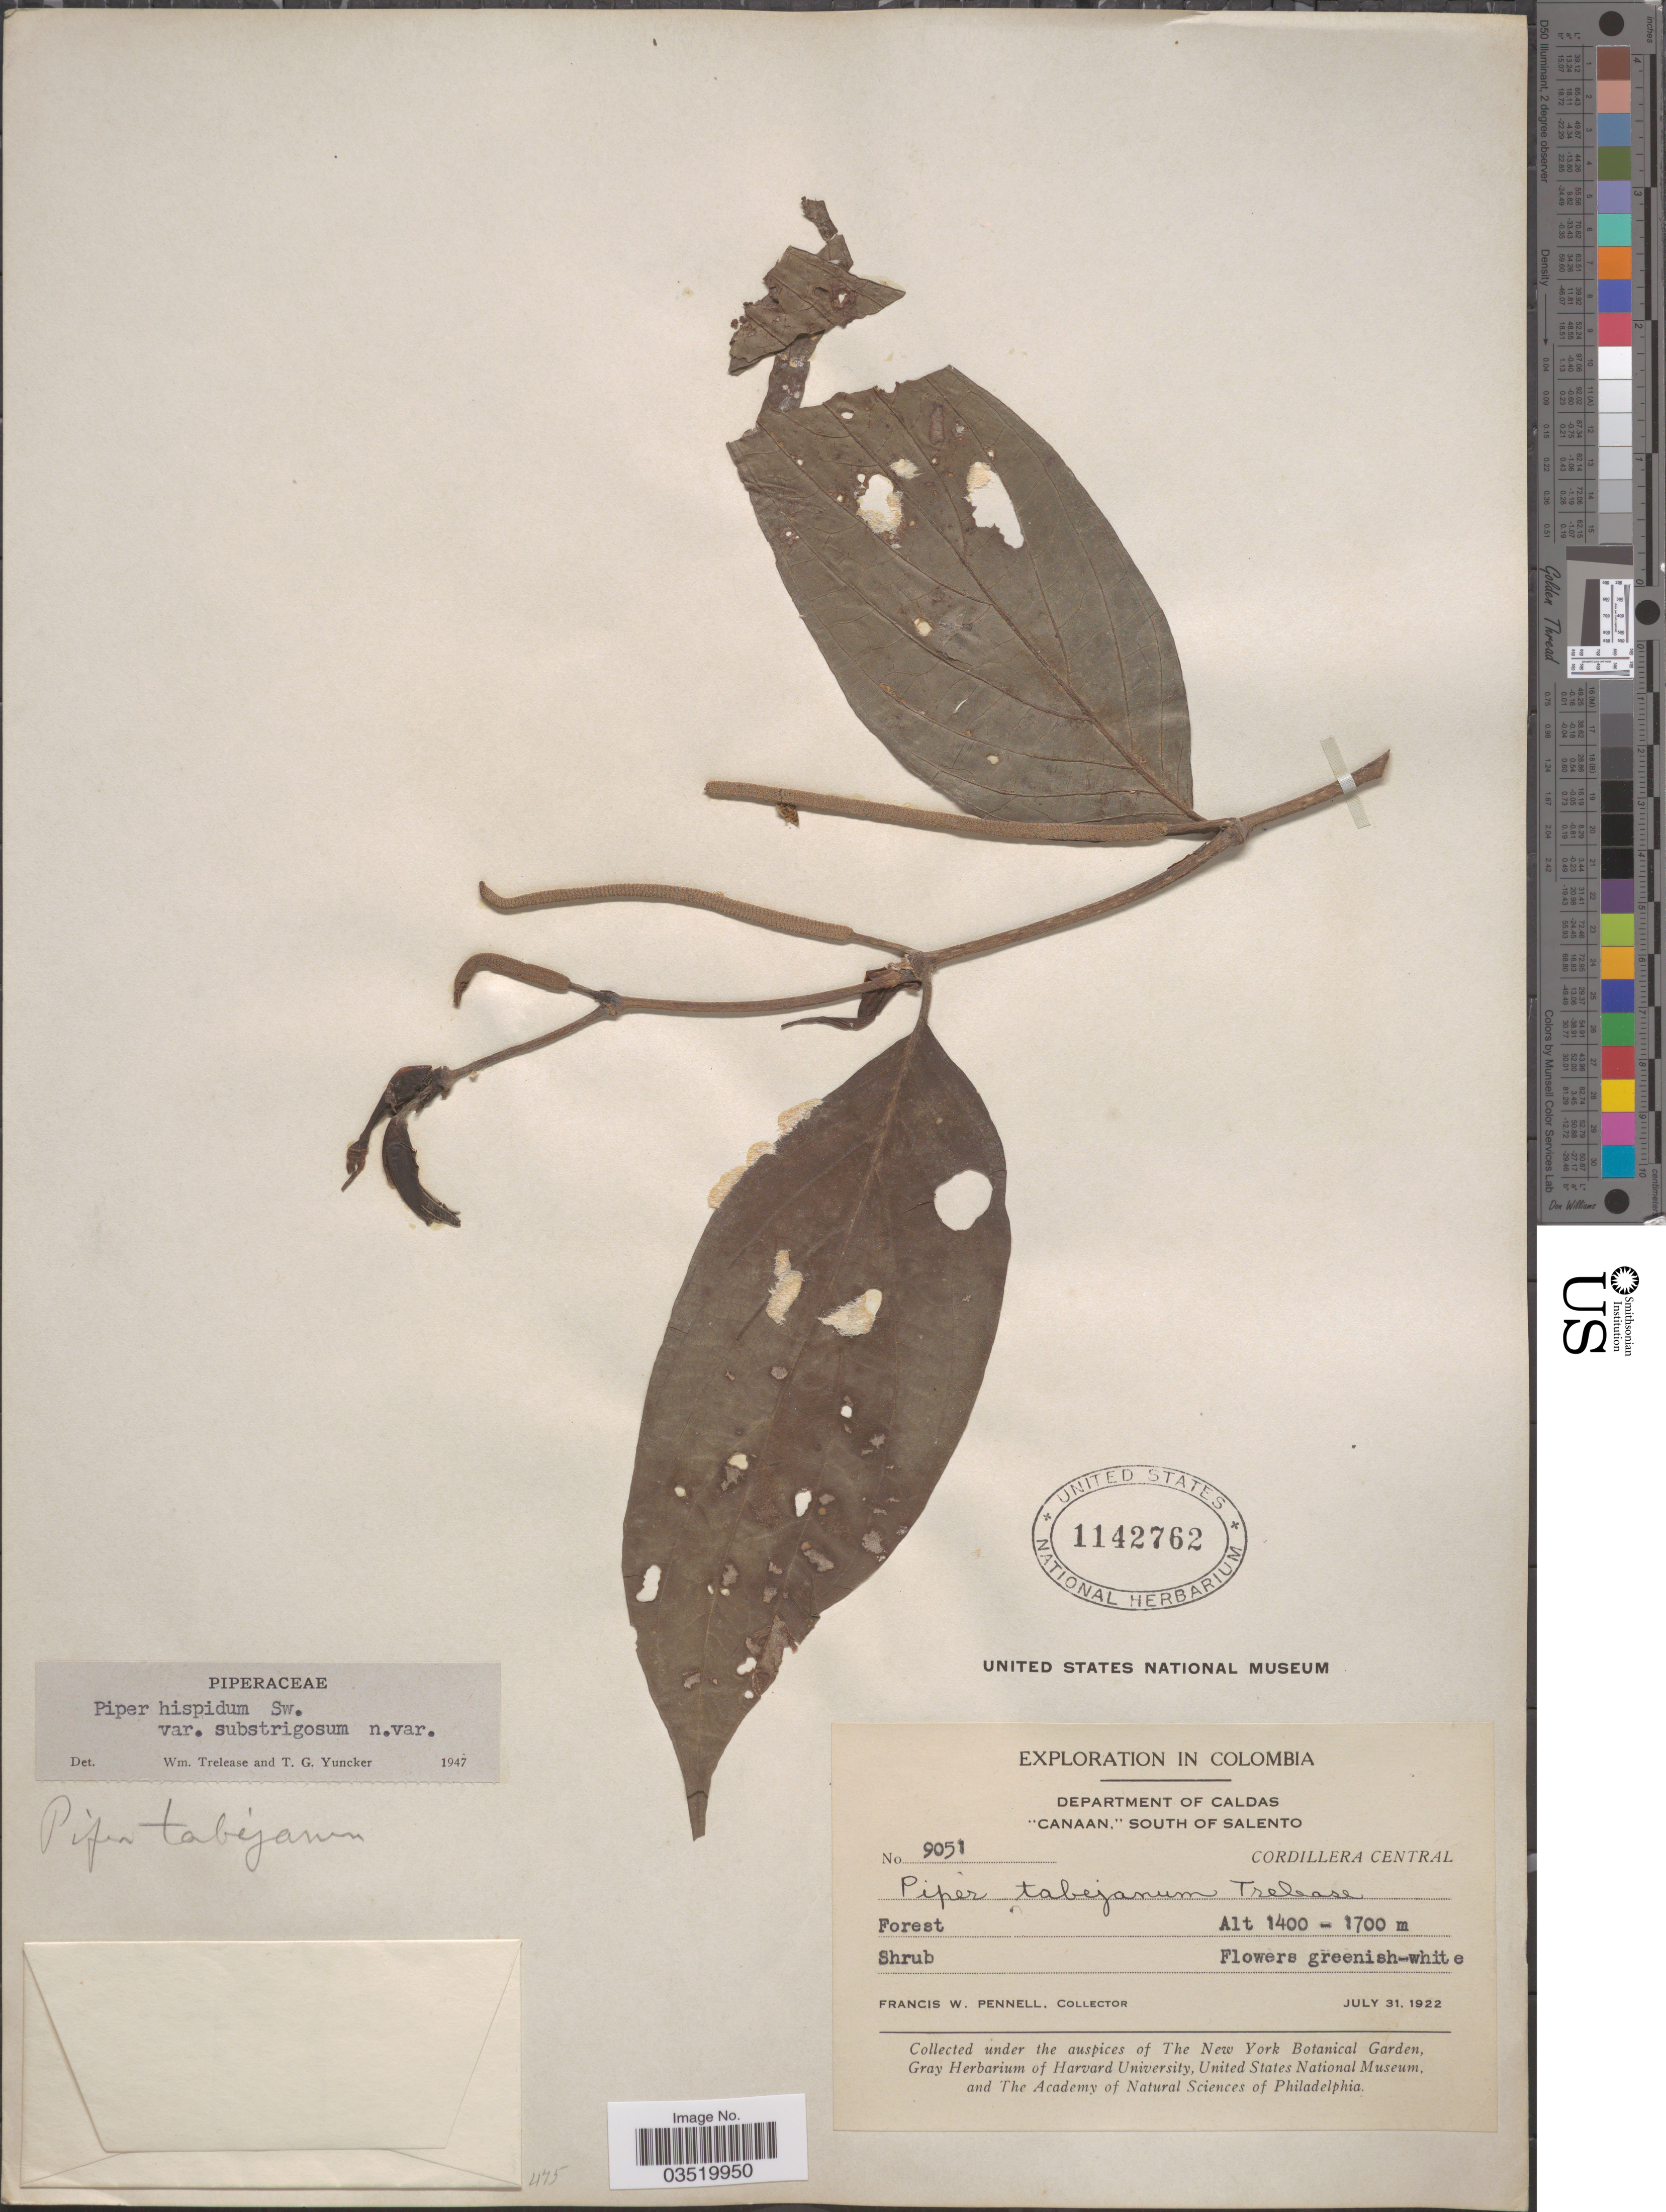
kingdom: Plantae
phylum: Tracheophyta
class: Magnoliopsida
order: Piperales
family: Piperaceae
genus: Piper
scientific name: Piper hispidum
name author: Sw.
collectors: F. W. Pennell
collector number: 9051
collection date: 1922-07-31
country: Colombia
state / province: Caldas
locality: Department of Caldas. "Canaan," South of Salento. Cordillera Central.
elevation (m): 1400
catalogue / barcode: US 1142762